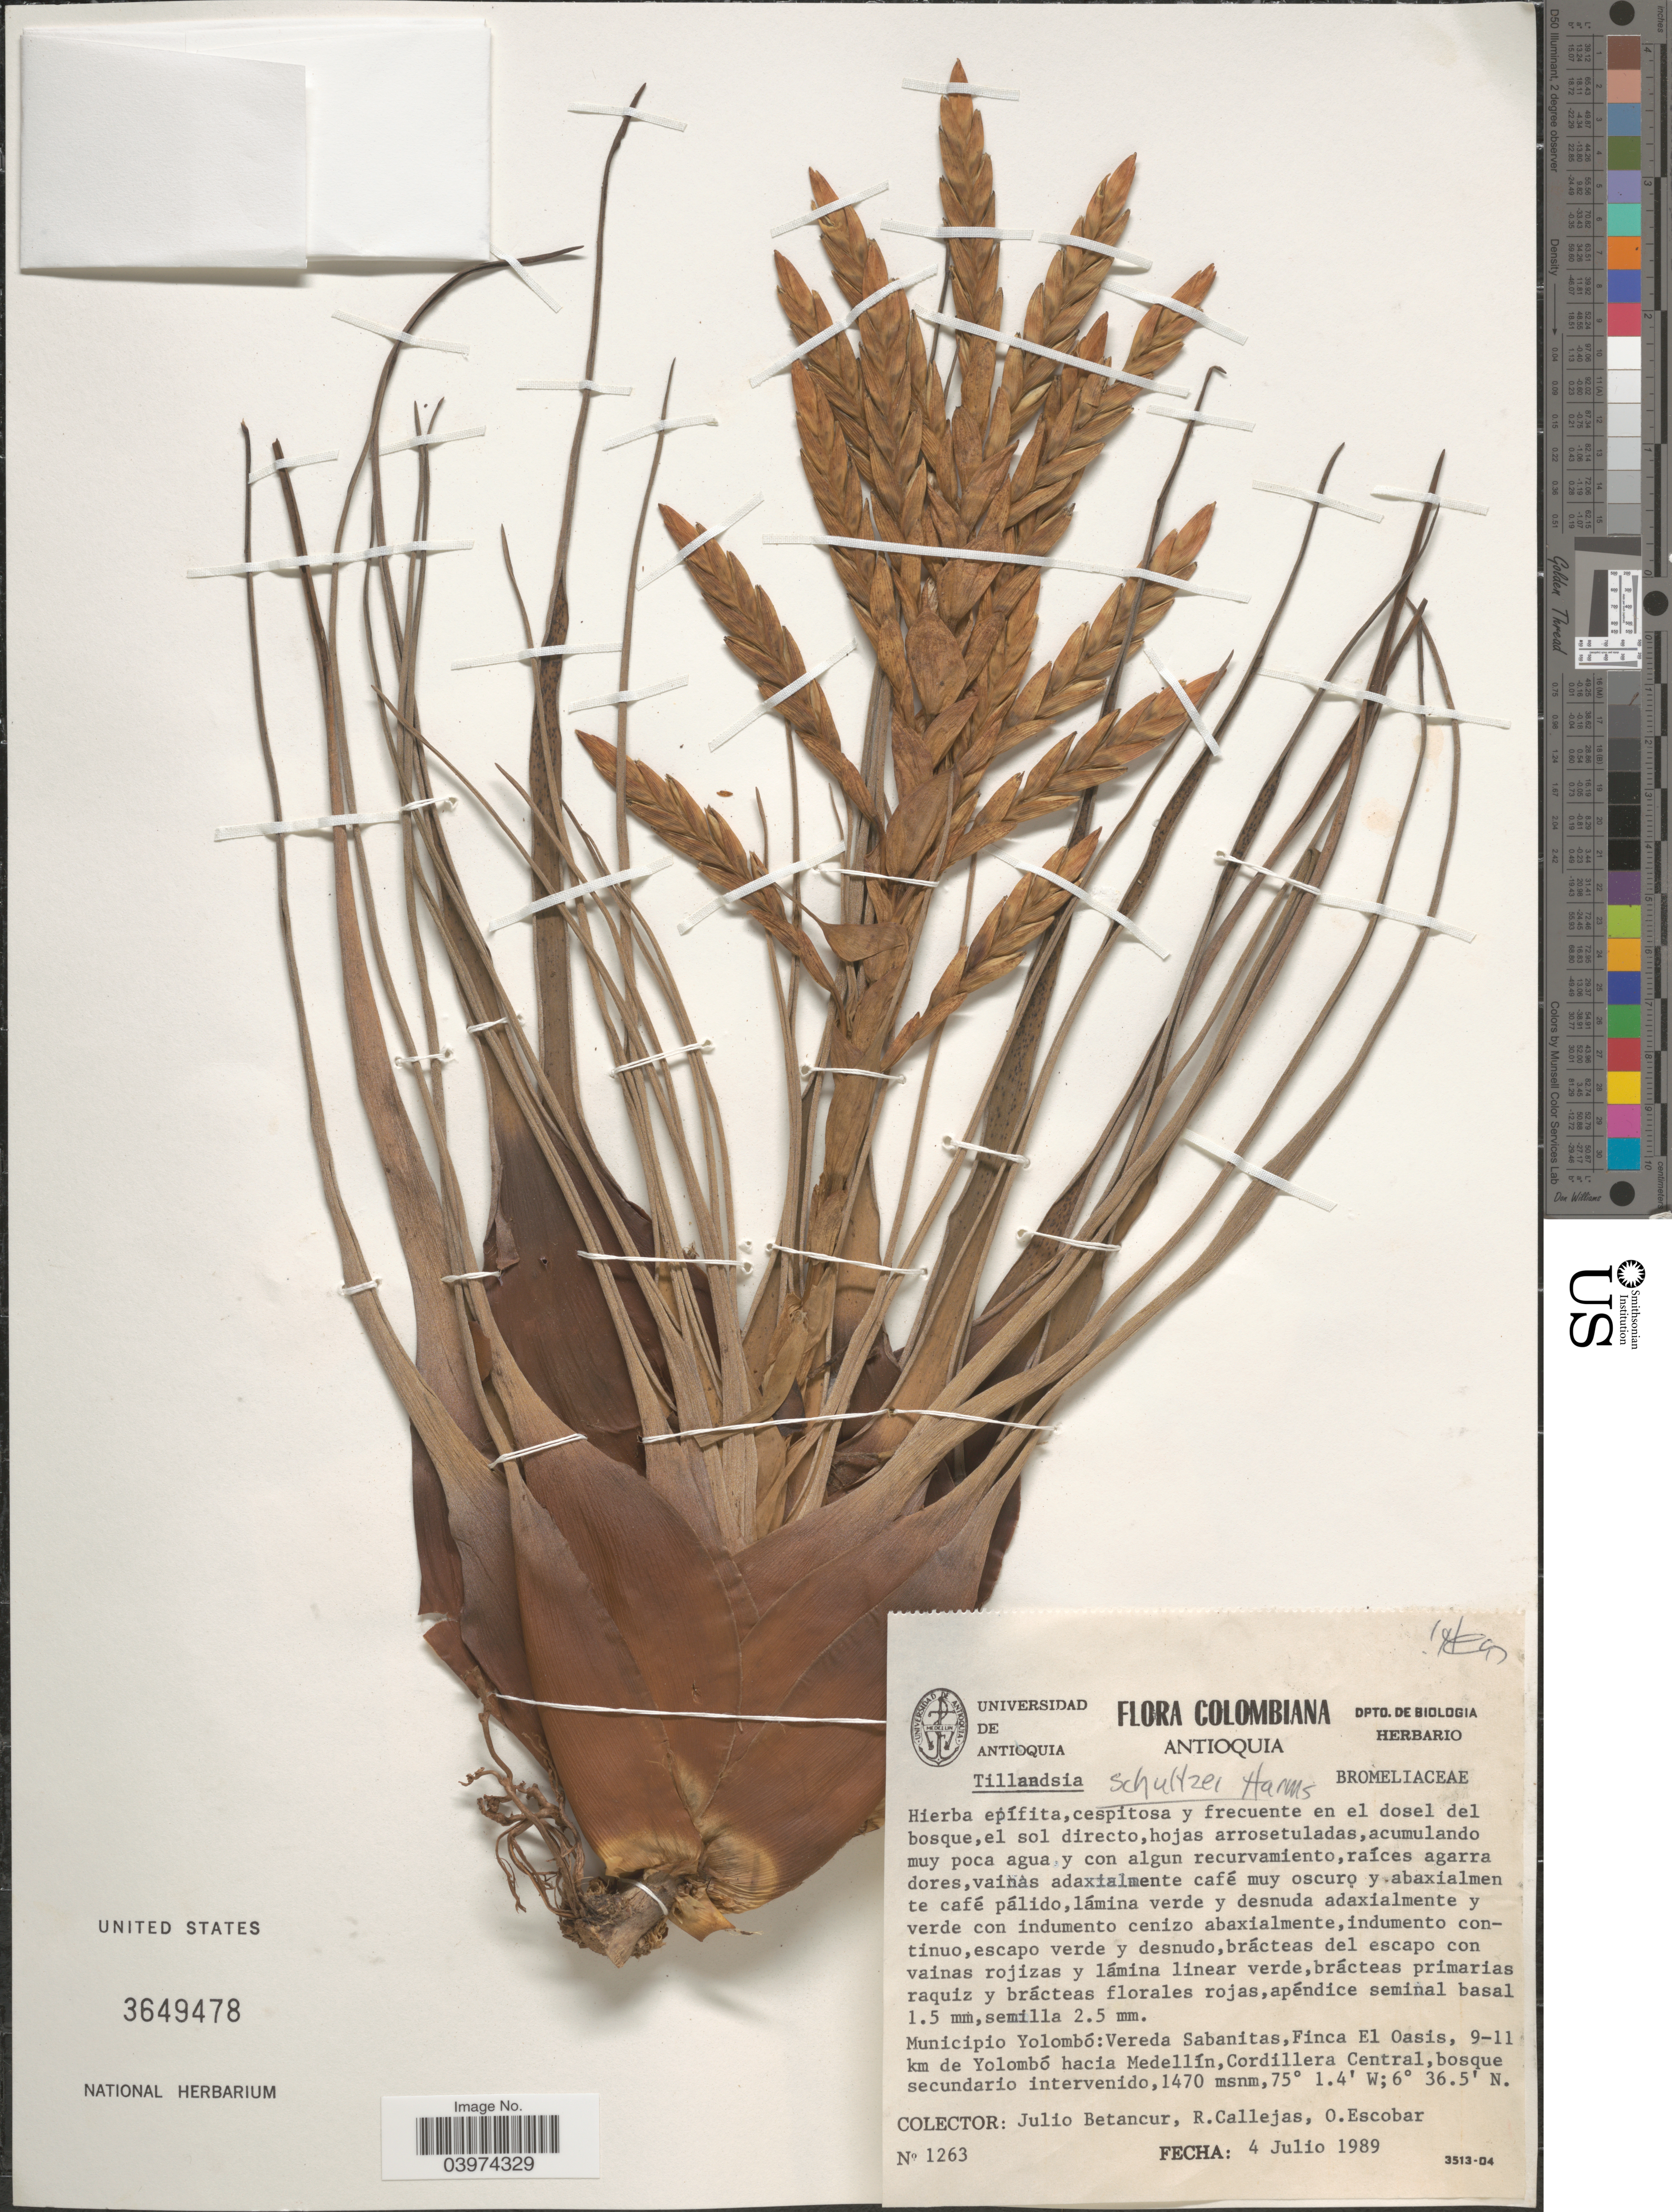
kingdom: Plantae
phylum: Tracheophyta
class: Liliopsida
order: Poales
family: Bromeliaceae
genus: Tillandsia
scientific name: Tillandsia schultzei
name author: Harms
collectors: J. Betancur, R. Callejas & O. Escobar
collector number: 1263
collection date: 1989-07-04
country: Colombia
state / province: Antioquia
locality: Municipio Yolombó: Vereda Sabanitas, Finca El Oasis, 9-11 km de Yolombó hacia Medellín, Cordillera Central.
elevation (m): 1470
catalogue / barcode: US 3649478